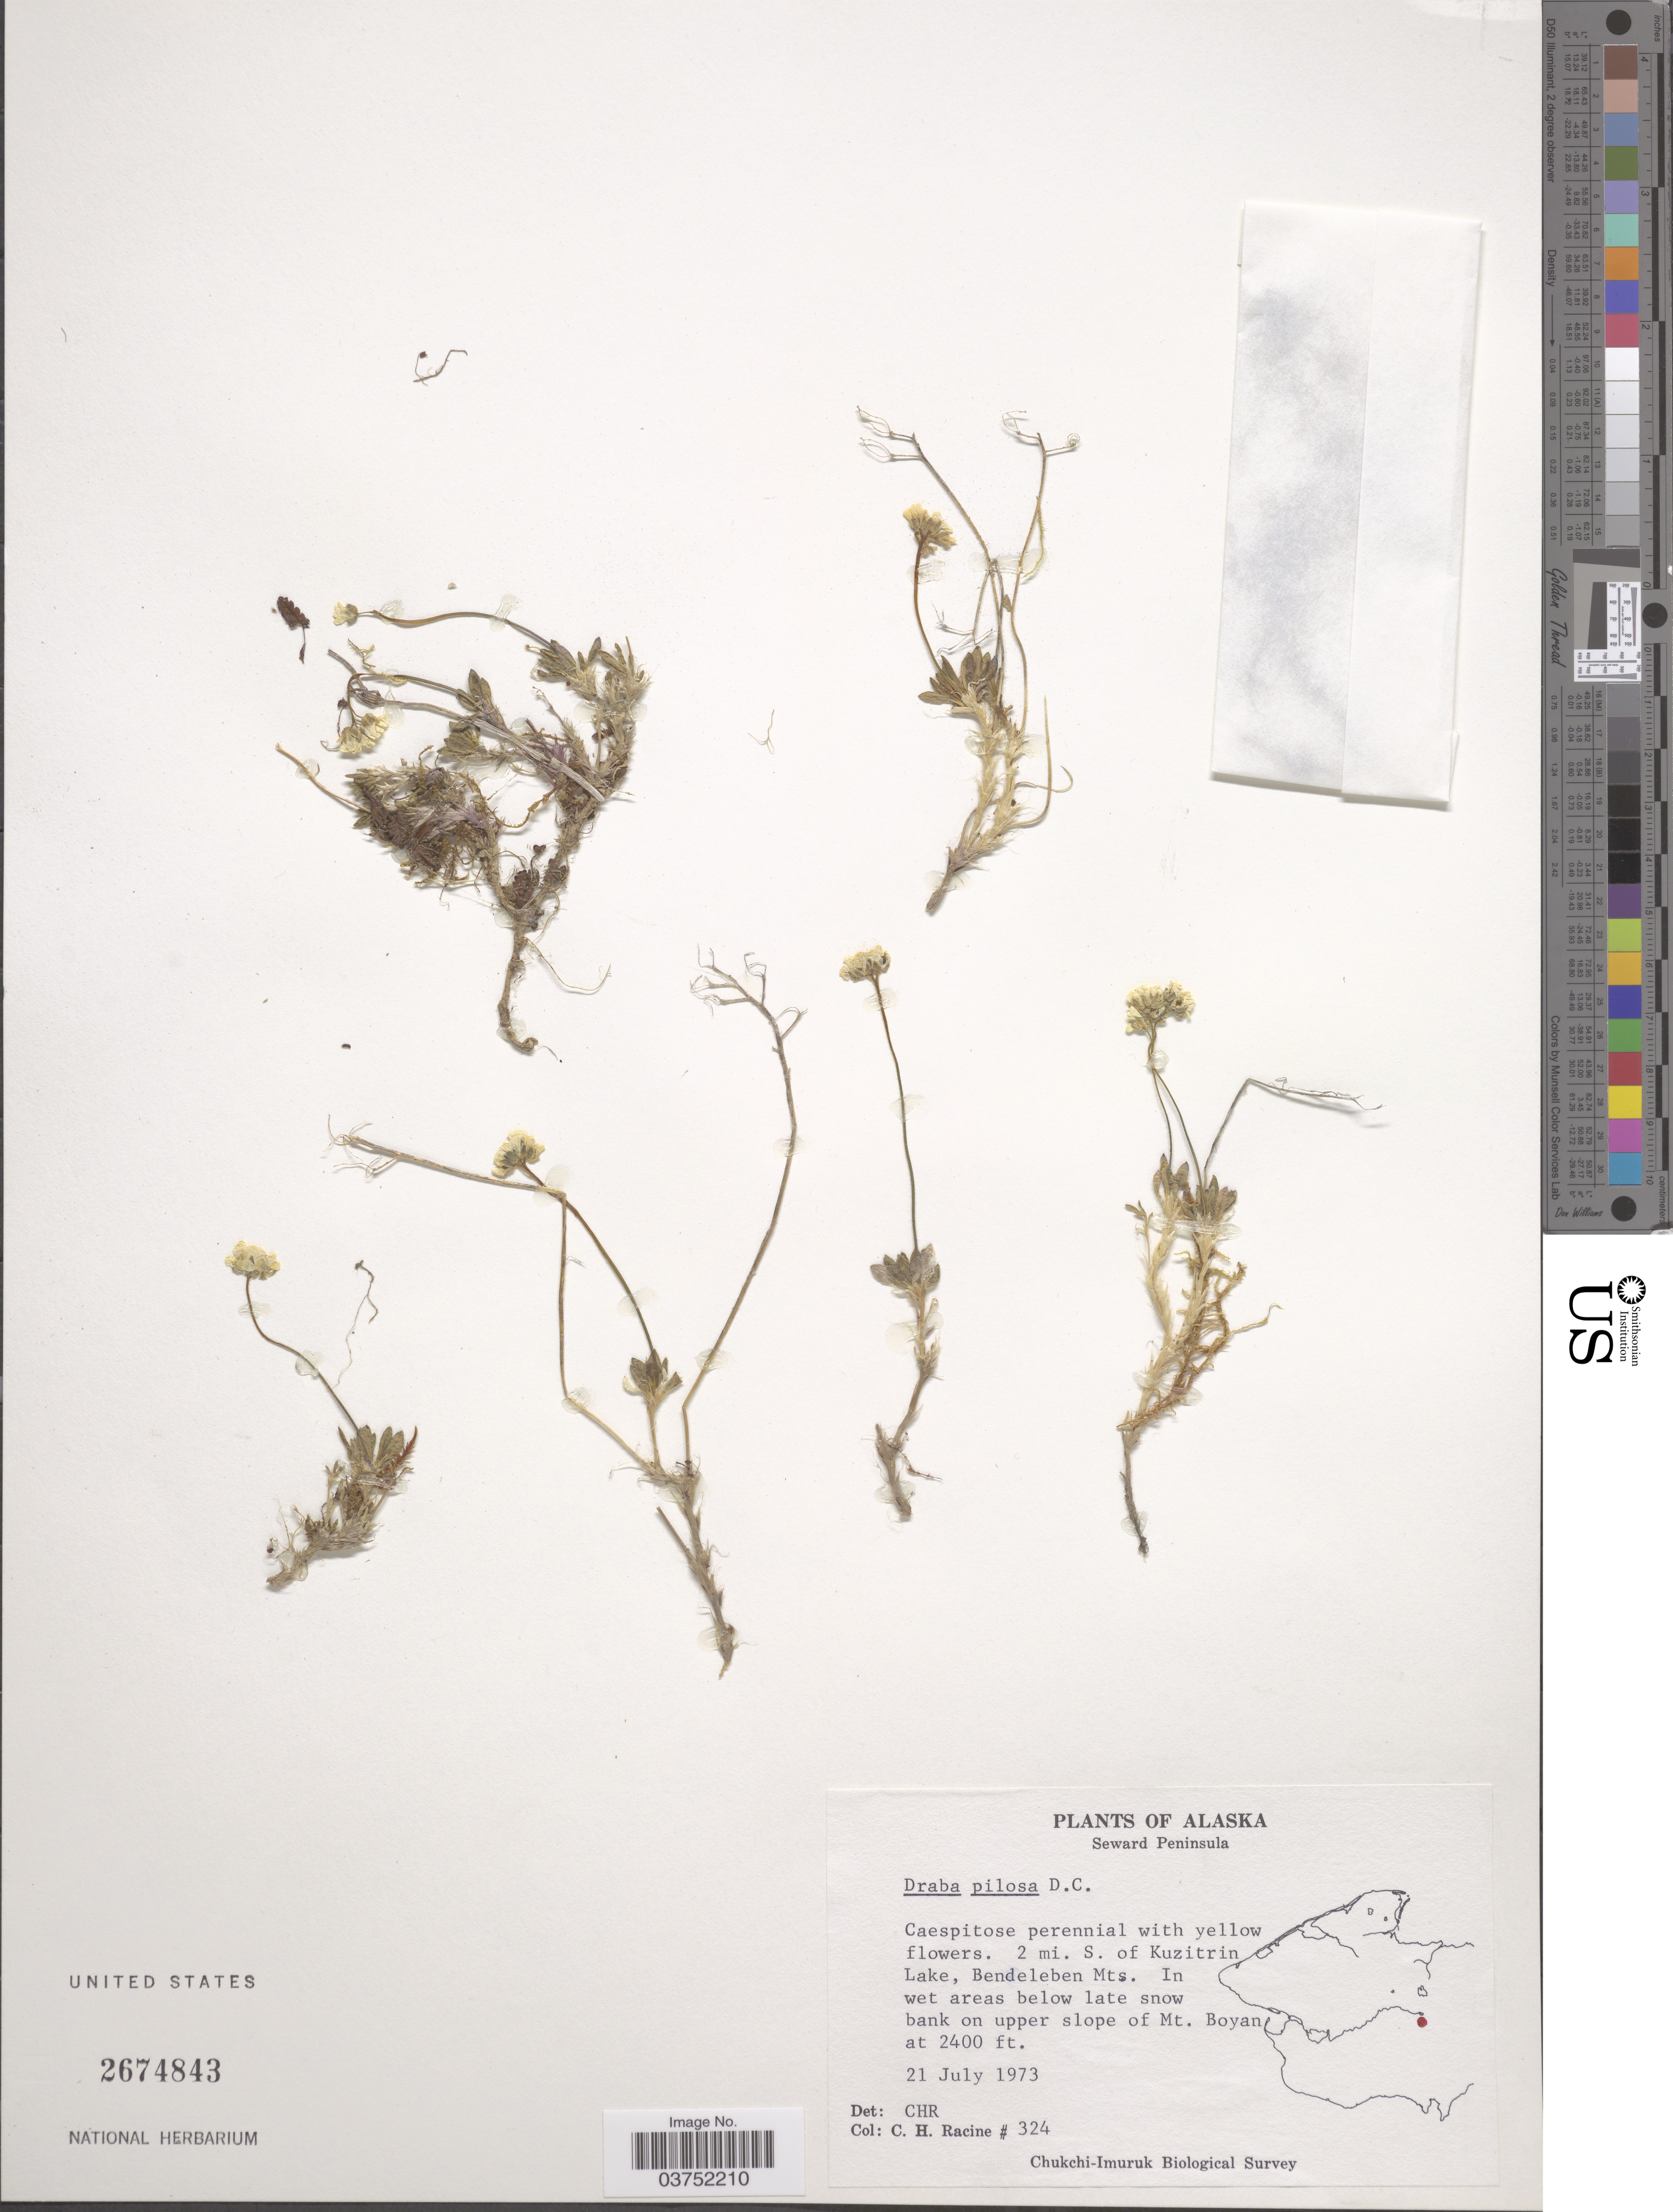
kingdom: Plantae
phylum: Tracheophyta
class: Magnoliopsida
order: Brassicales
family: Brassicaceae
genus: Draba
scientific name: Draba pilosa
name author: Adams ex DC.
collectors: C. Racine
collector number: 324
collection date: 1973-07-21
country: United States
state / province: Alaska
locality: Seward Peninsula. 2 mi. S. of Kuzitrin Lake, Bendeleben Mts. In wet areas below late snow bank on upper slope of Mt. Boyan.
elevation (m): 732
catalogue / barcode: US 2674843